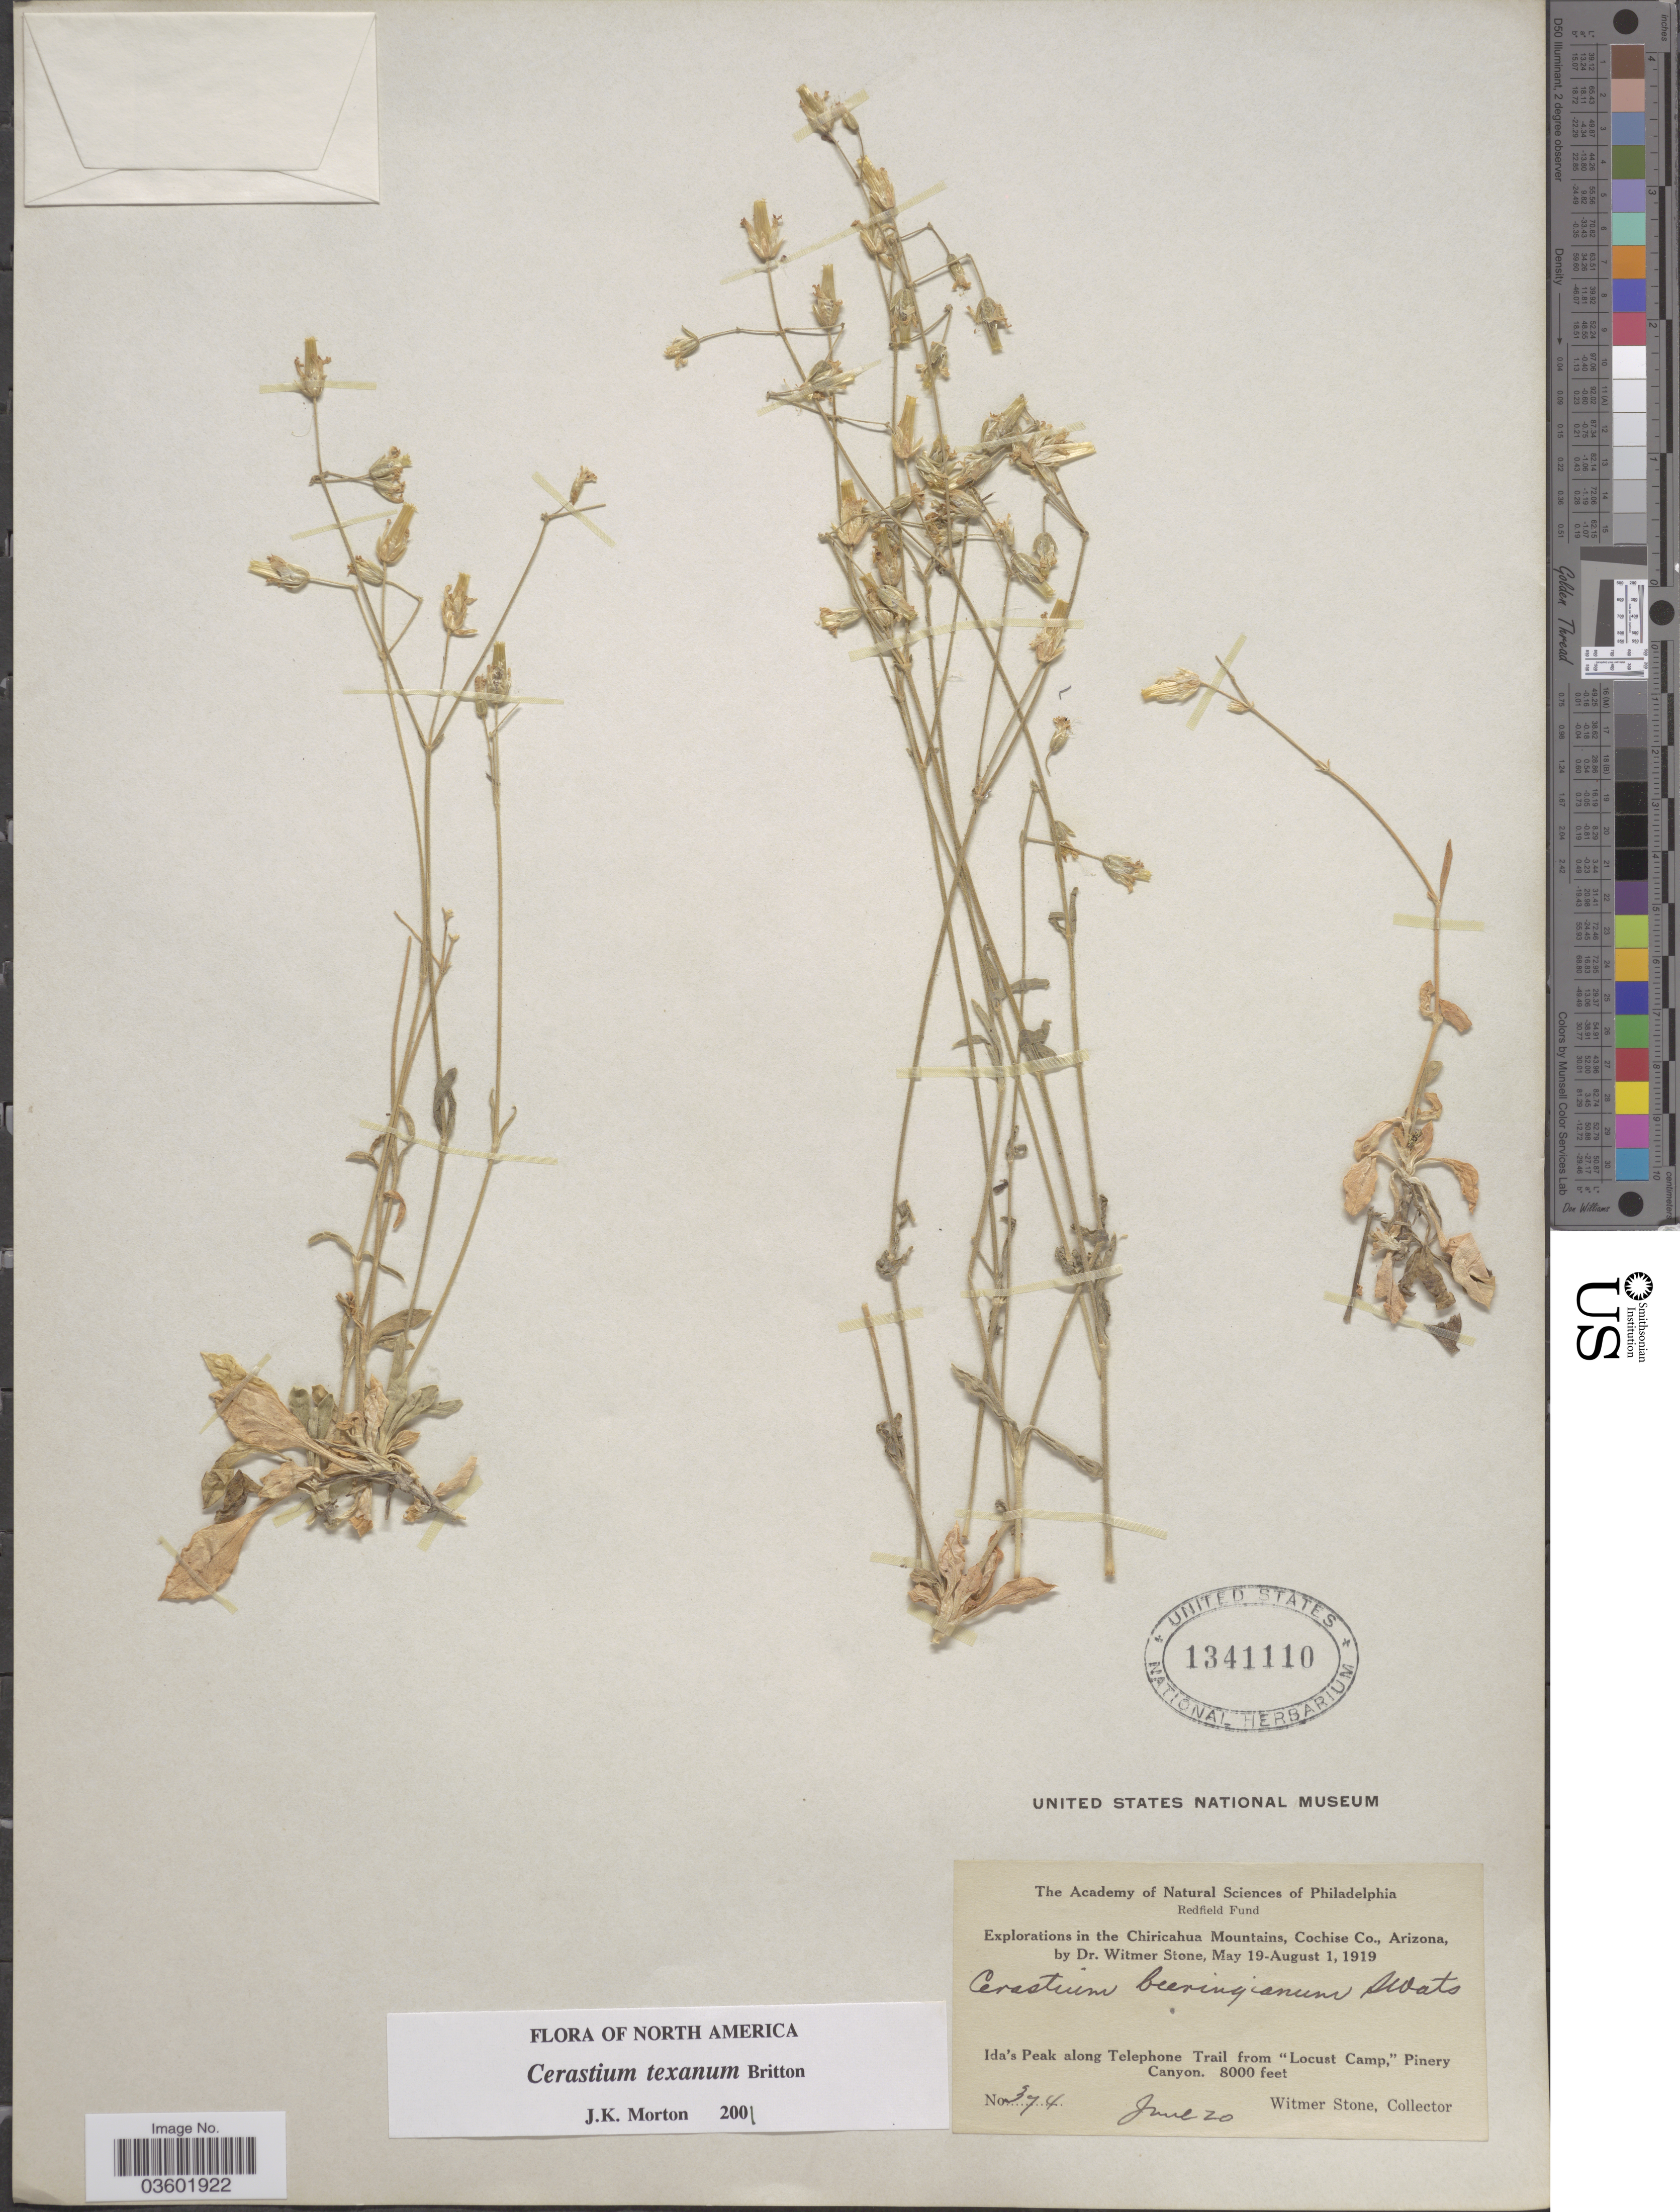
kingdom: Plantae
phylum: Tracheophyta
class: Magnoliopsida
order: Caryophyllales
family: Caryophyllaceae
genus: Cerastium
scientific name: Cerastium texanum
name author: Britton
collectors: W. Stone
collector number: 374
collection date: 1919-06-20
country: United States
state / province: Arizona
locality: In the Chiricahua Mountains, Cochise Co. Ida's Peak along Telephone Trail from "Locust Camp," Pinery Canyon.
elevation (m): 2438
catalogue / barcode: US 1341110